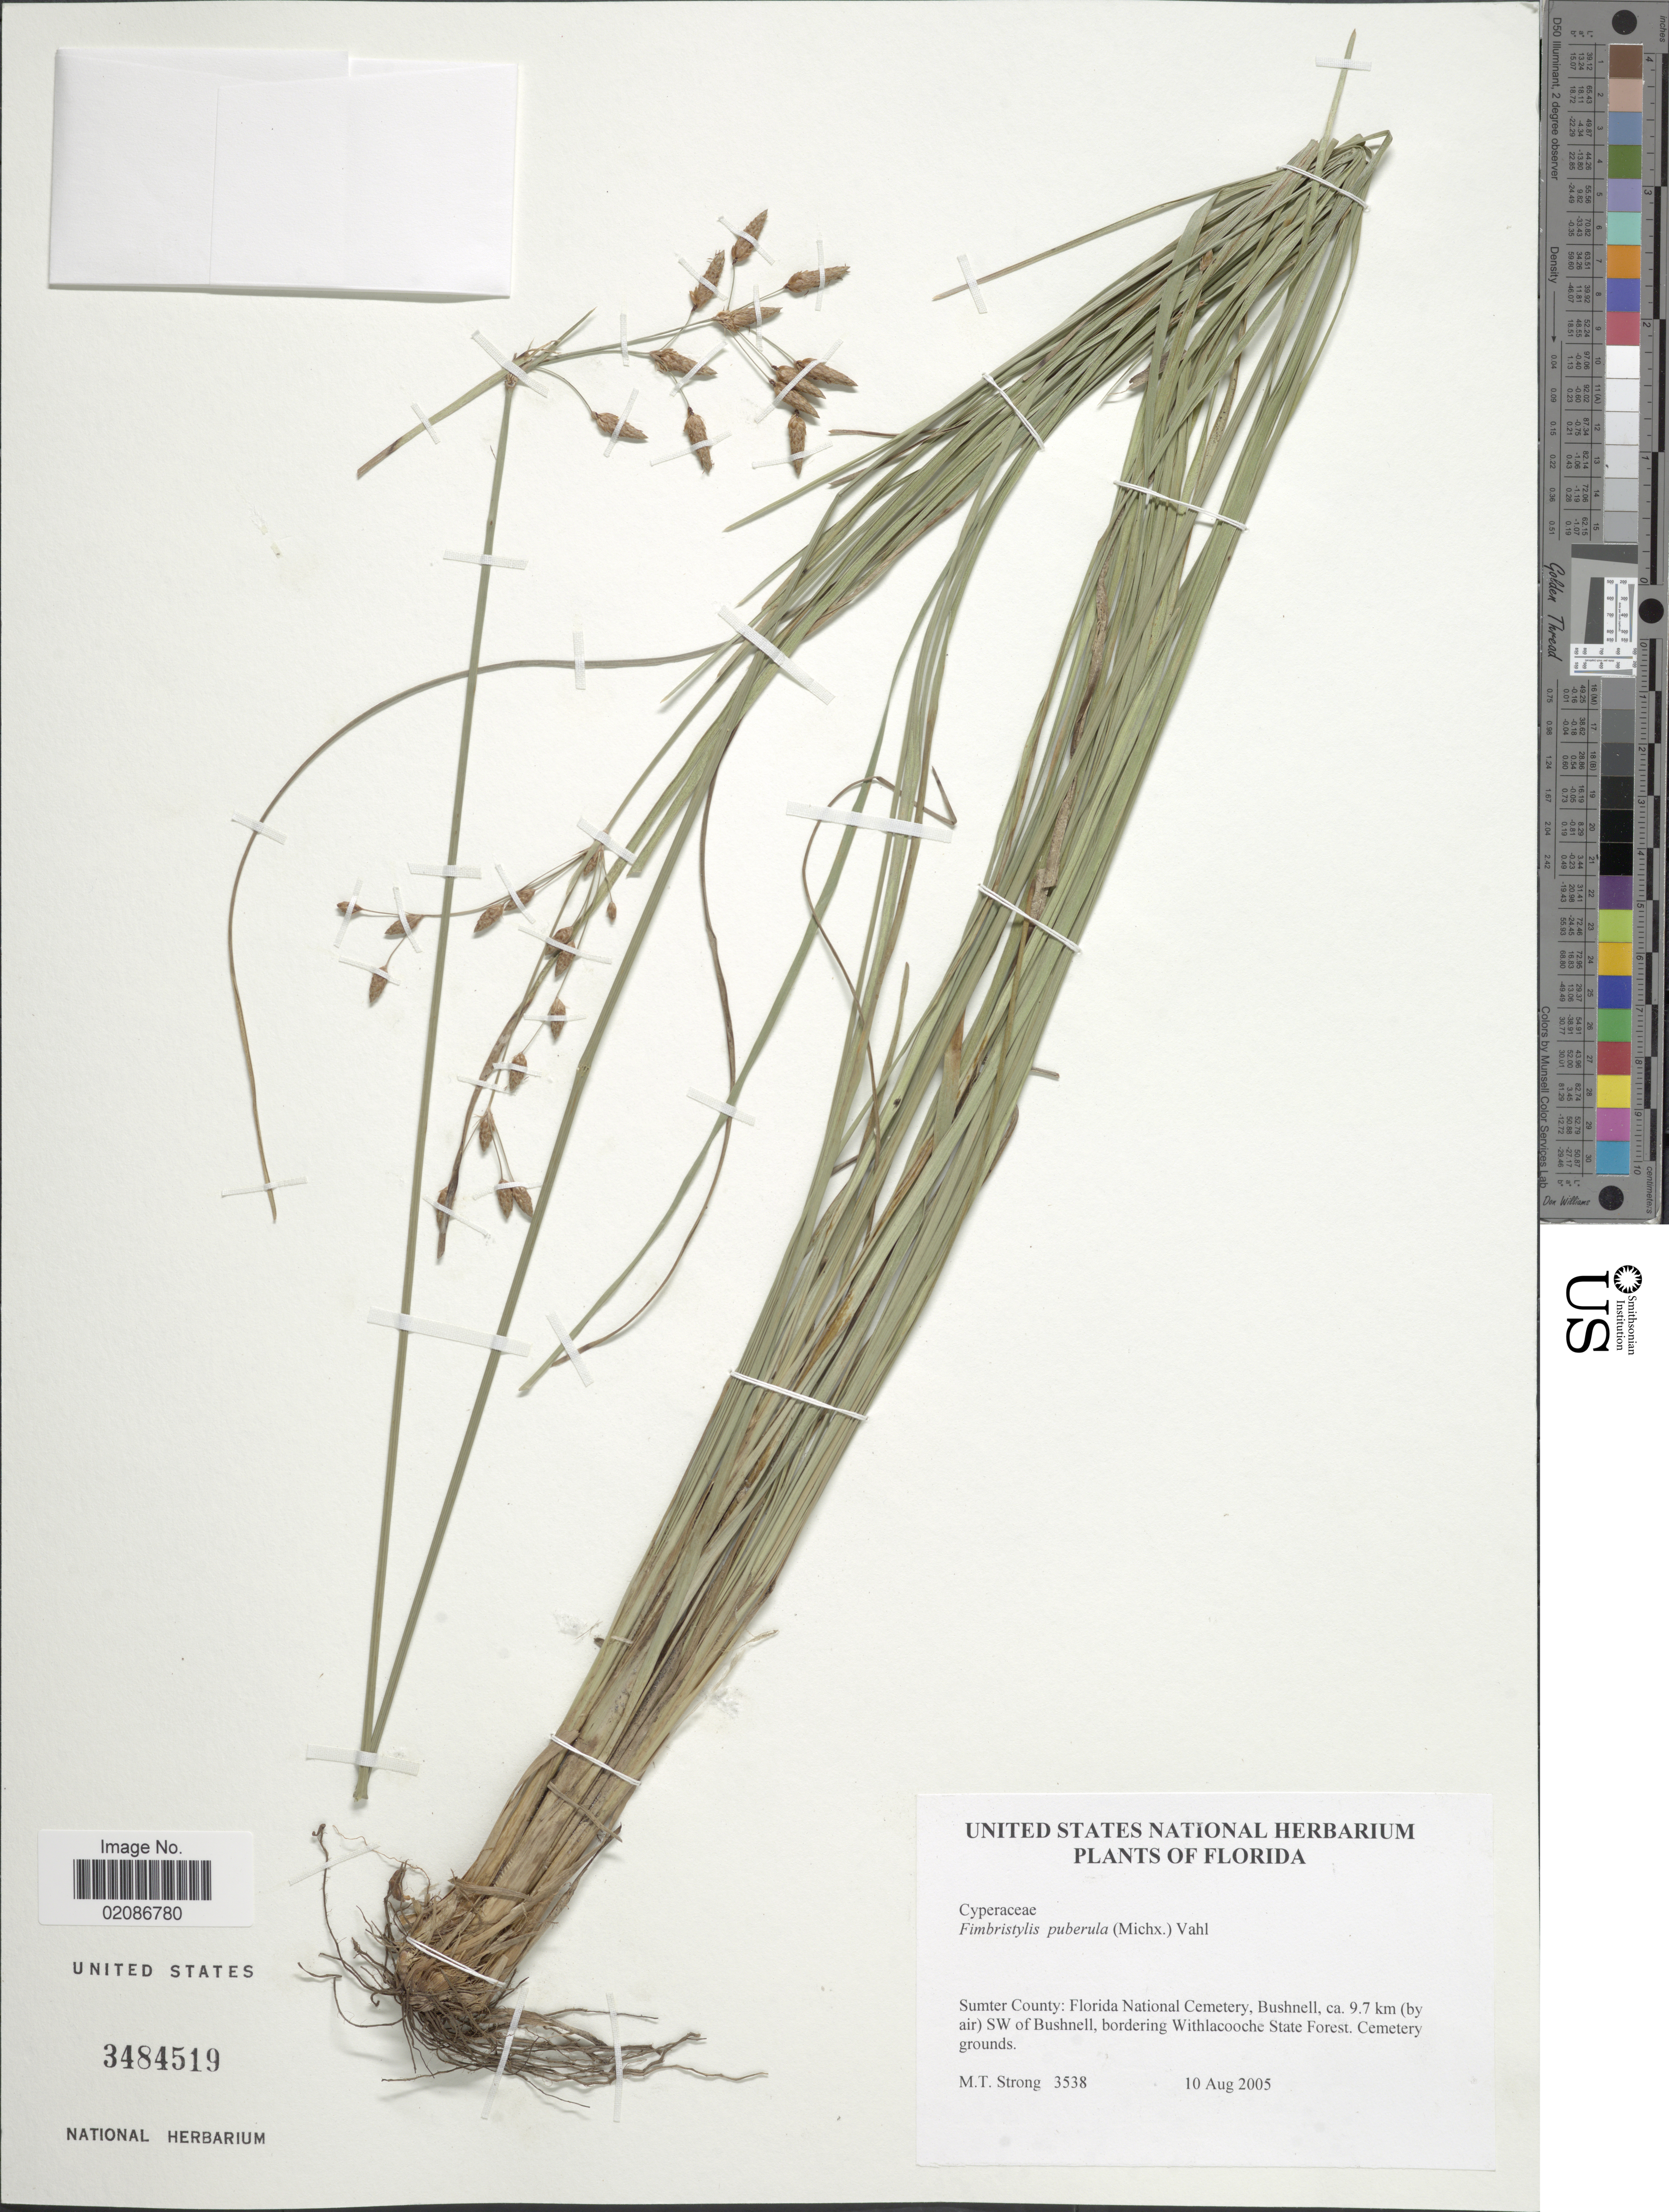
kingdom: Plantae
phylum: Tracheophyta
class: Liliopsida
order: Poales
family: Cyperaceae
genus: Fimbristylis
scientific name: Fimbristylis puberula var. puberula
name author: (Michx.) Vahl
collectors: M. T. Strong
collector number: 3538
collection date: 2005-08-10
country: United States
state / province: Florida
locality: Sumtre County: Florida National Cemetery, Bushnell, ca. 9.7 km (by air) SW of Bushnell, bordering Withlacooche State Forest. Cemetery grounds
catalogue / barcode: US 3484519